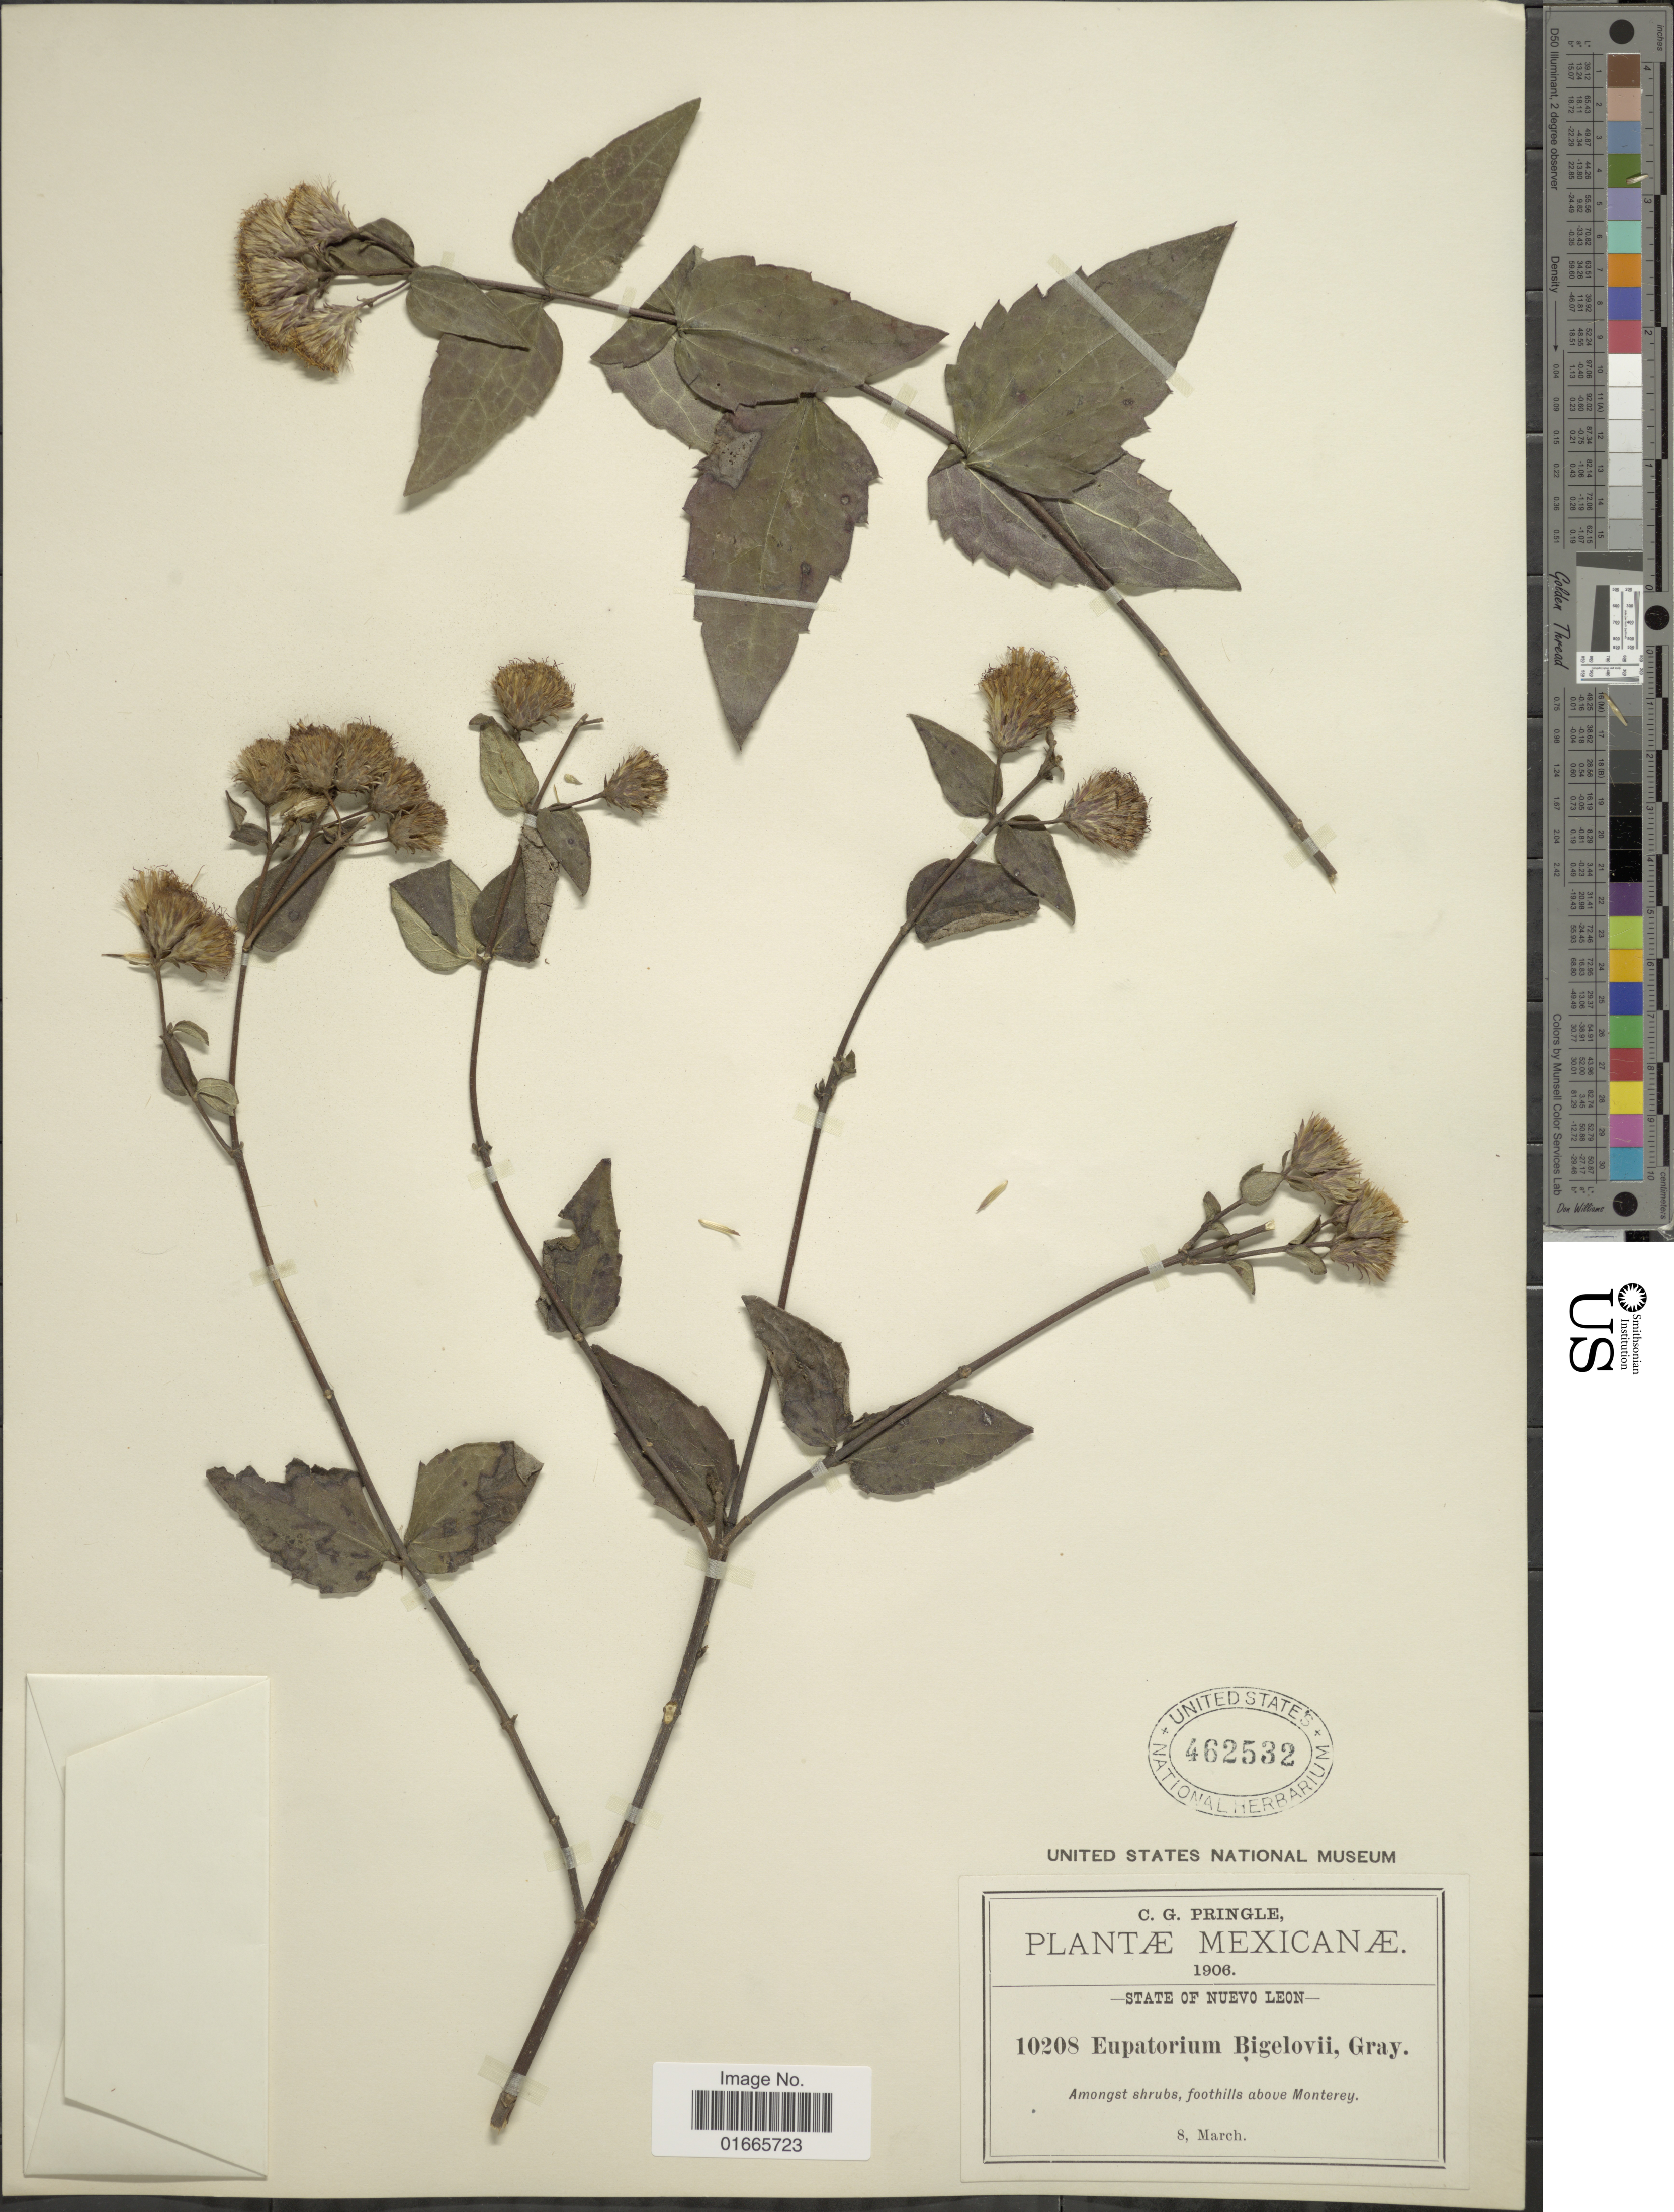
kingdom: Plantae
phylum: Tracheophyta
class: Magnoliopsida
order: Asterales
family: Asteraceae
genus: Chromolaena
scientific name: Chromolaena bigelovii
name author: (A. Gray) R.M. King & H. Rob.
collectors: C. G. Pringle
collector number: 10208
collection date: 1906-03-08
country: Mexico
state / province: Nuevo León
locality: Amongst shrubs, foothills above Monterey.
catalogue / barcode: US 462532